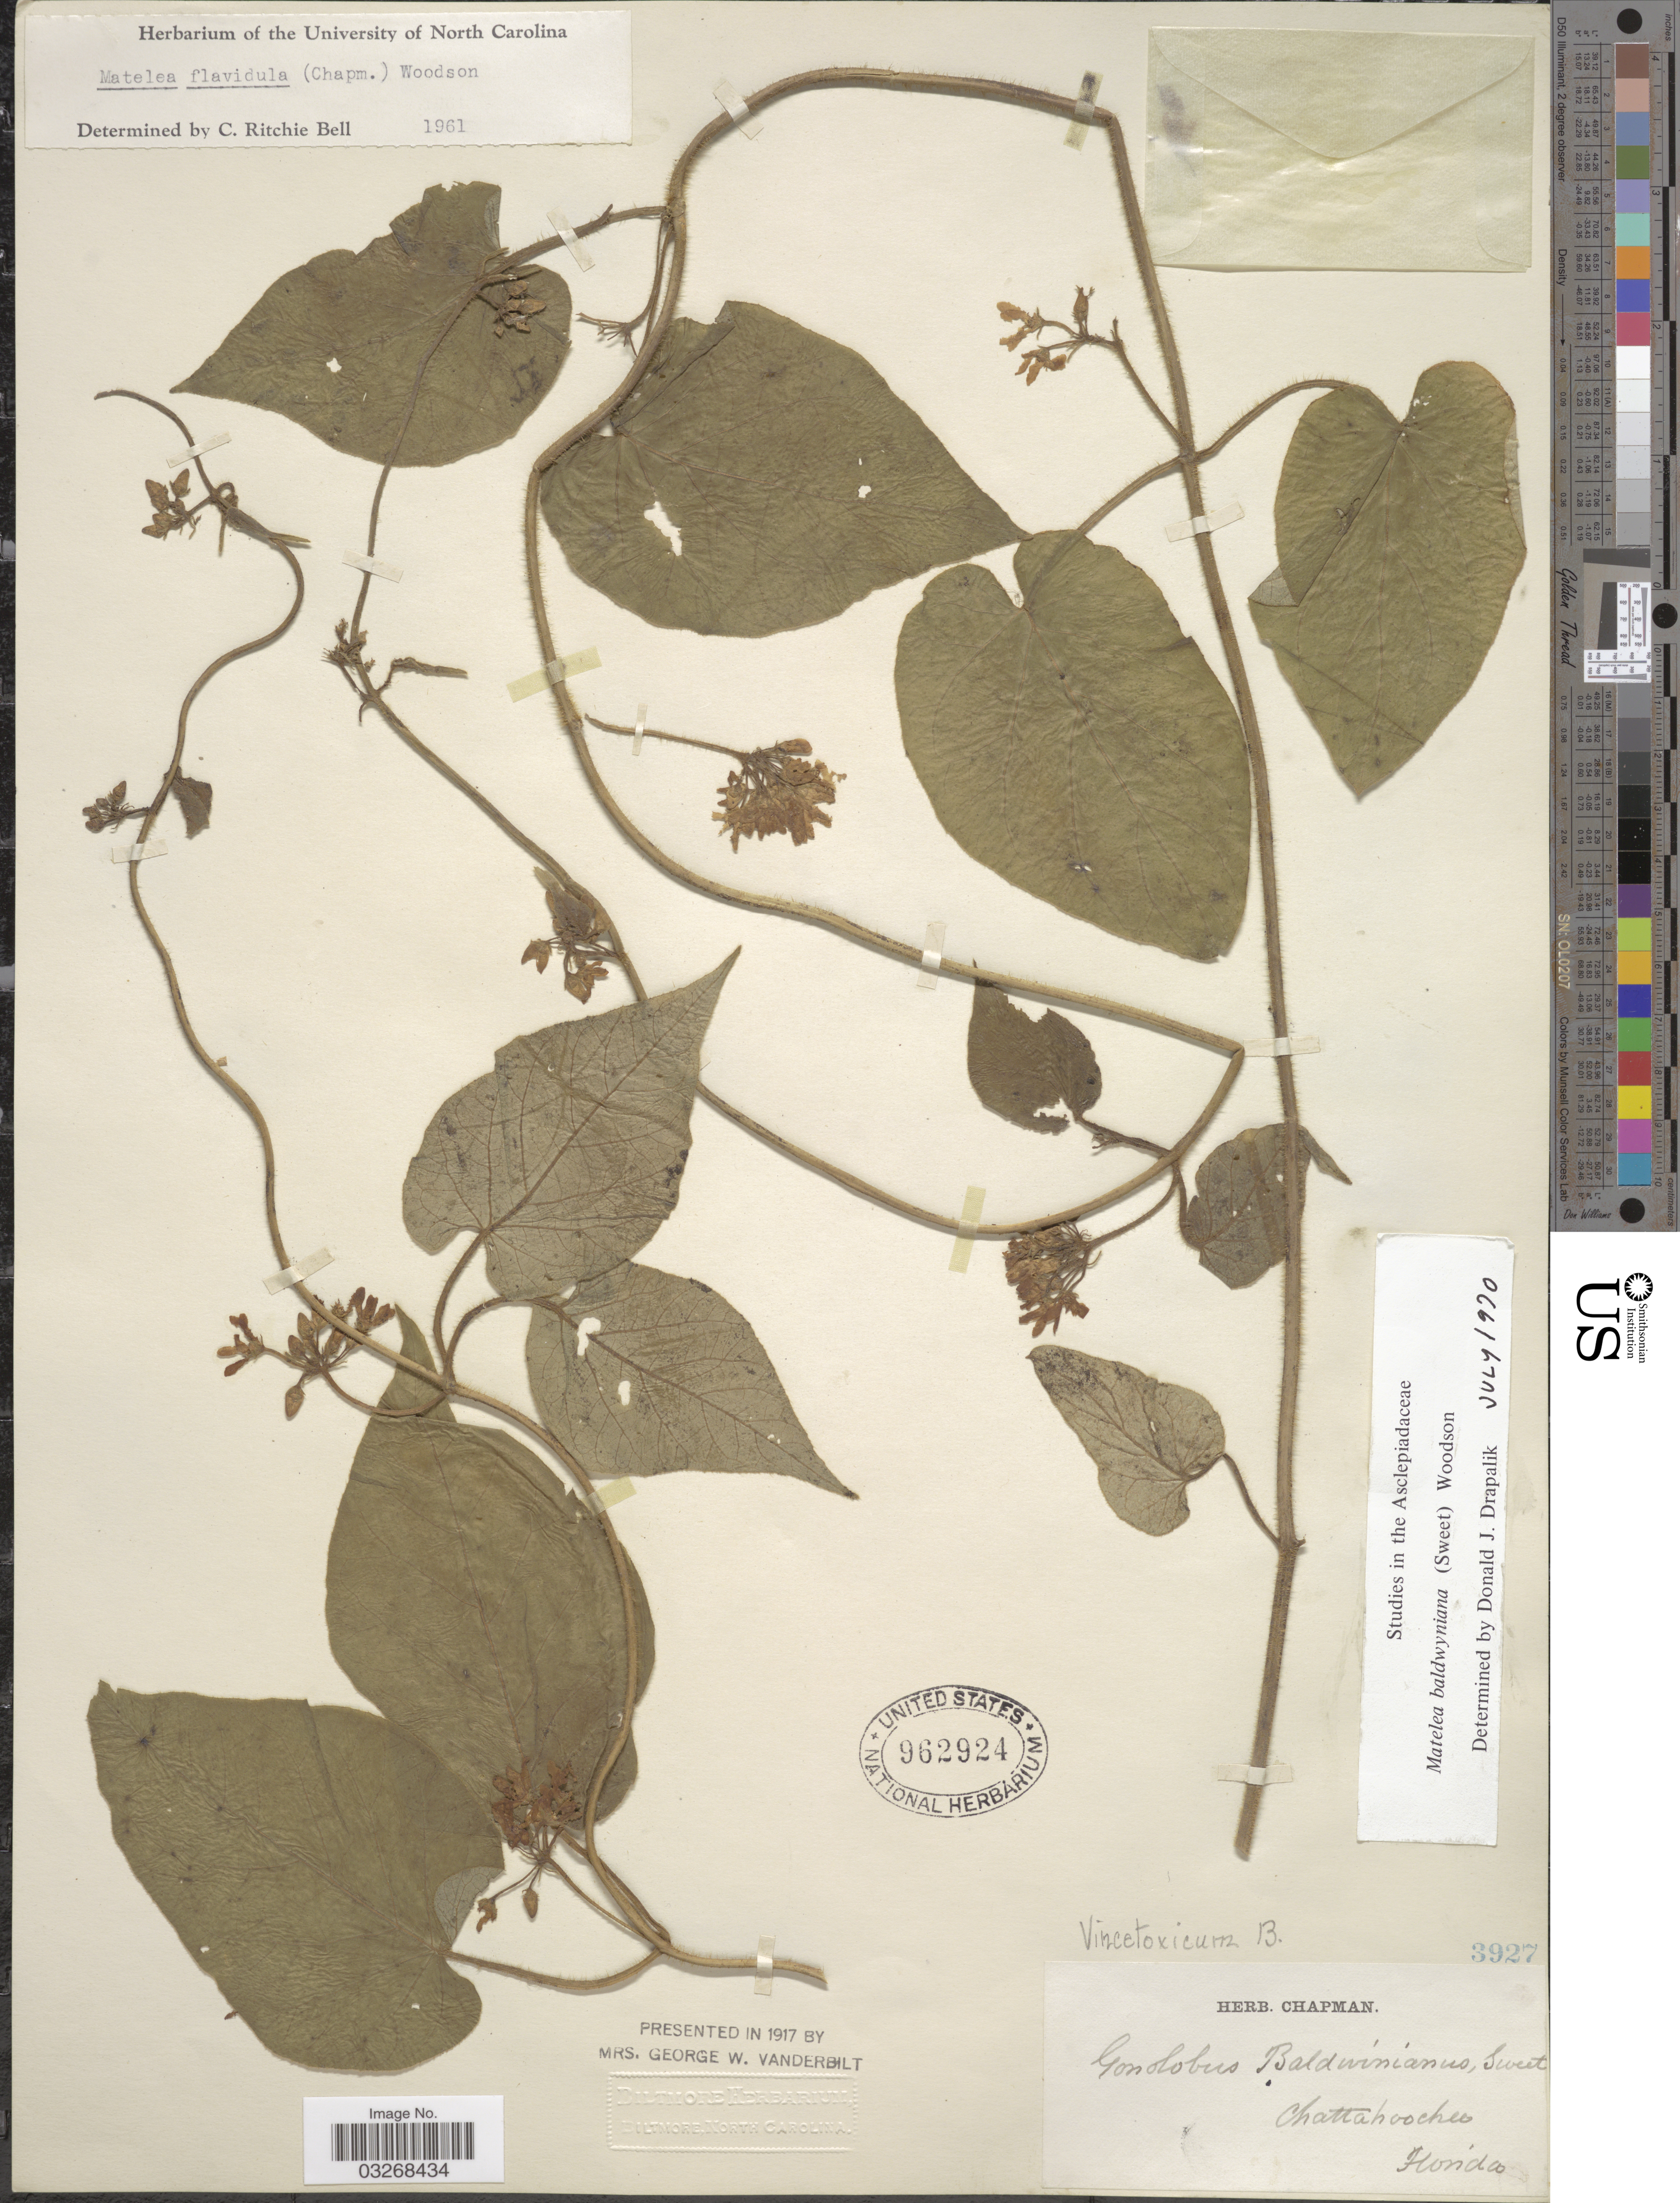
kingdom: Plantae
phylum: Tracheophyta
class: Magnoliopsida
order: Gentianales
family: Apocynaceae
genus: Matelea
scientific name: Matelea baldwyniana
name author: (Sweet) Woodson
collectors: ex herb. Chapman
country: United States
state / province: Florida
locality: Chattahoochee.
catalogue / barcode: US 962924